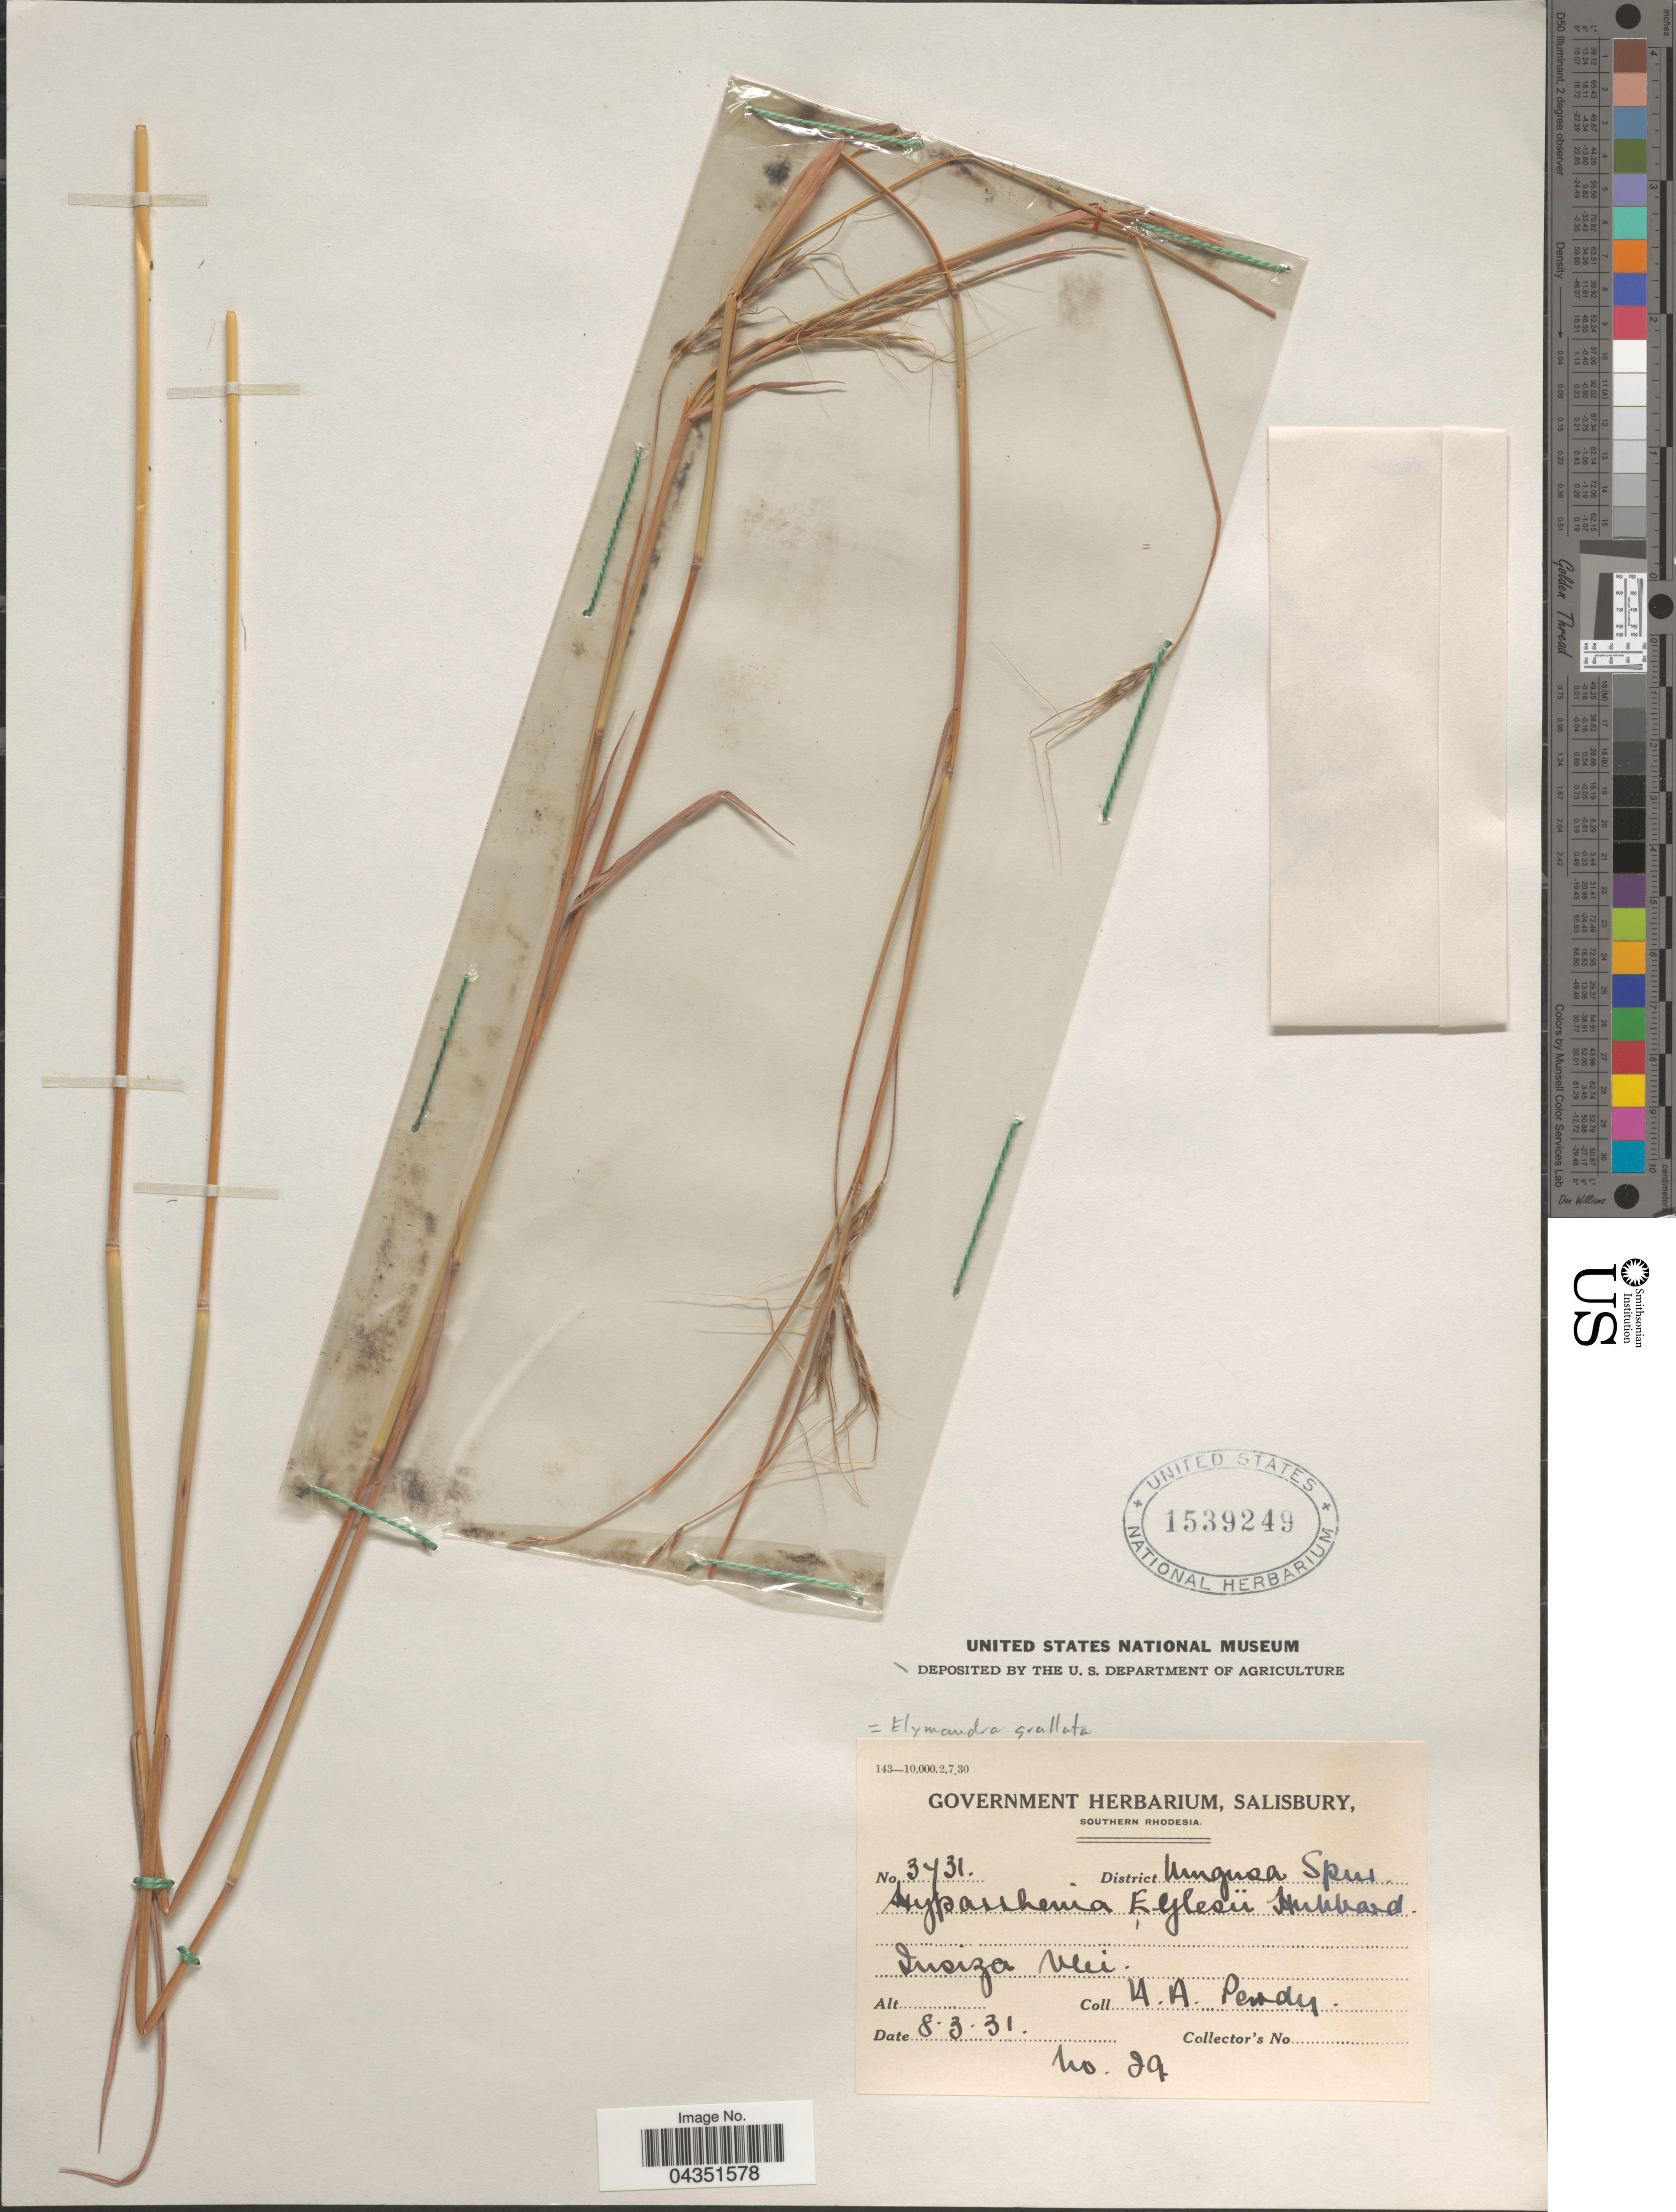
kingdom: Plantae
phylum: Tracheophyta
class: Liliopsida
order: Poales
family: Poaceae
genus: Elymandra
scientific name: Elymandra grallata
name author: (Stapf) Clayton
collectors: A. Pardy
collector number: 29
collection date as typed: Transcribed d/m/y: 8/3/31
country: Zimbabwe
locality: District Umgusa Spur. Insiza Vlei.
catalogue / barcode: US 1539249